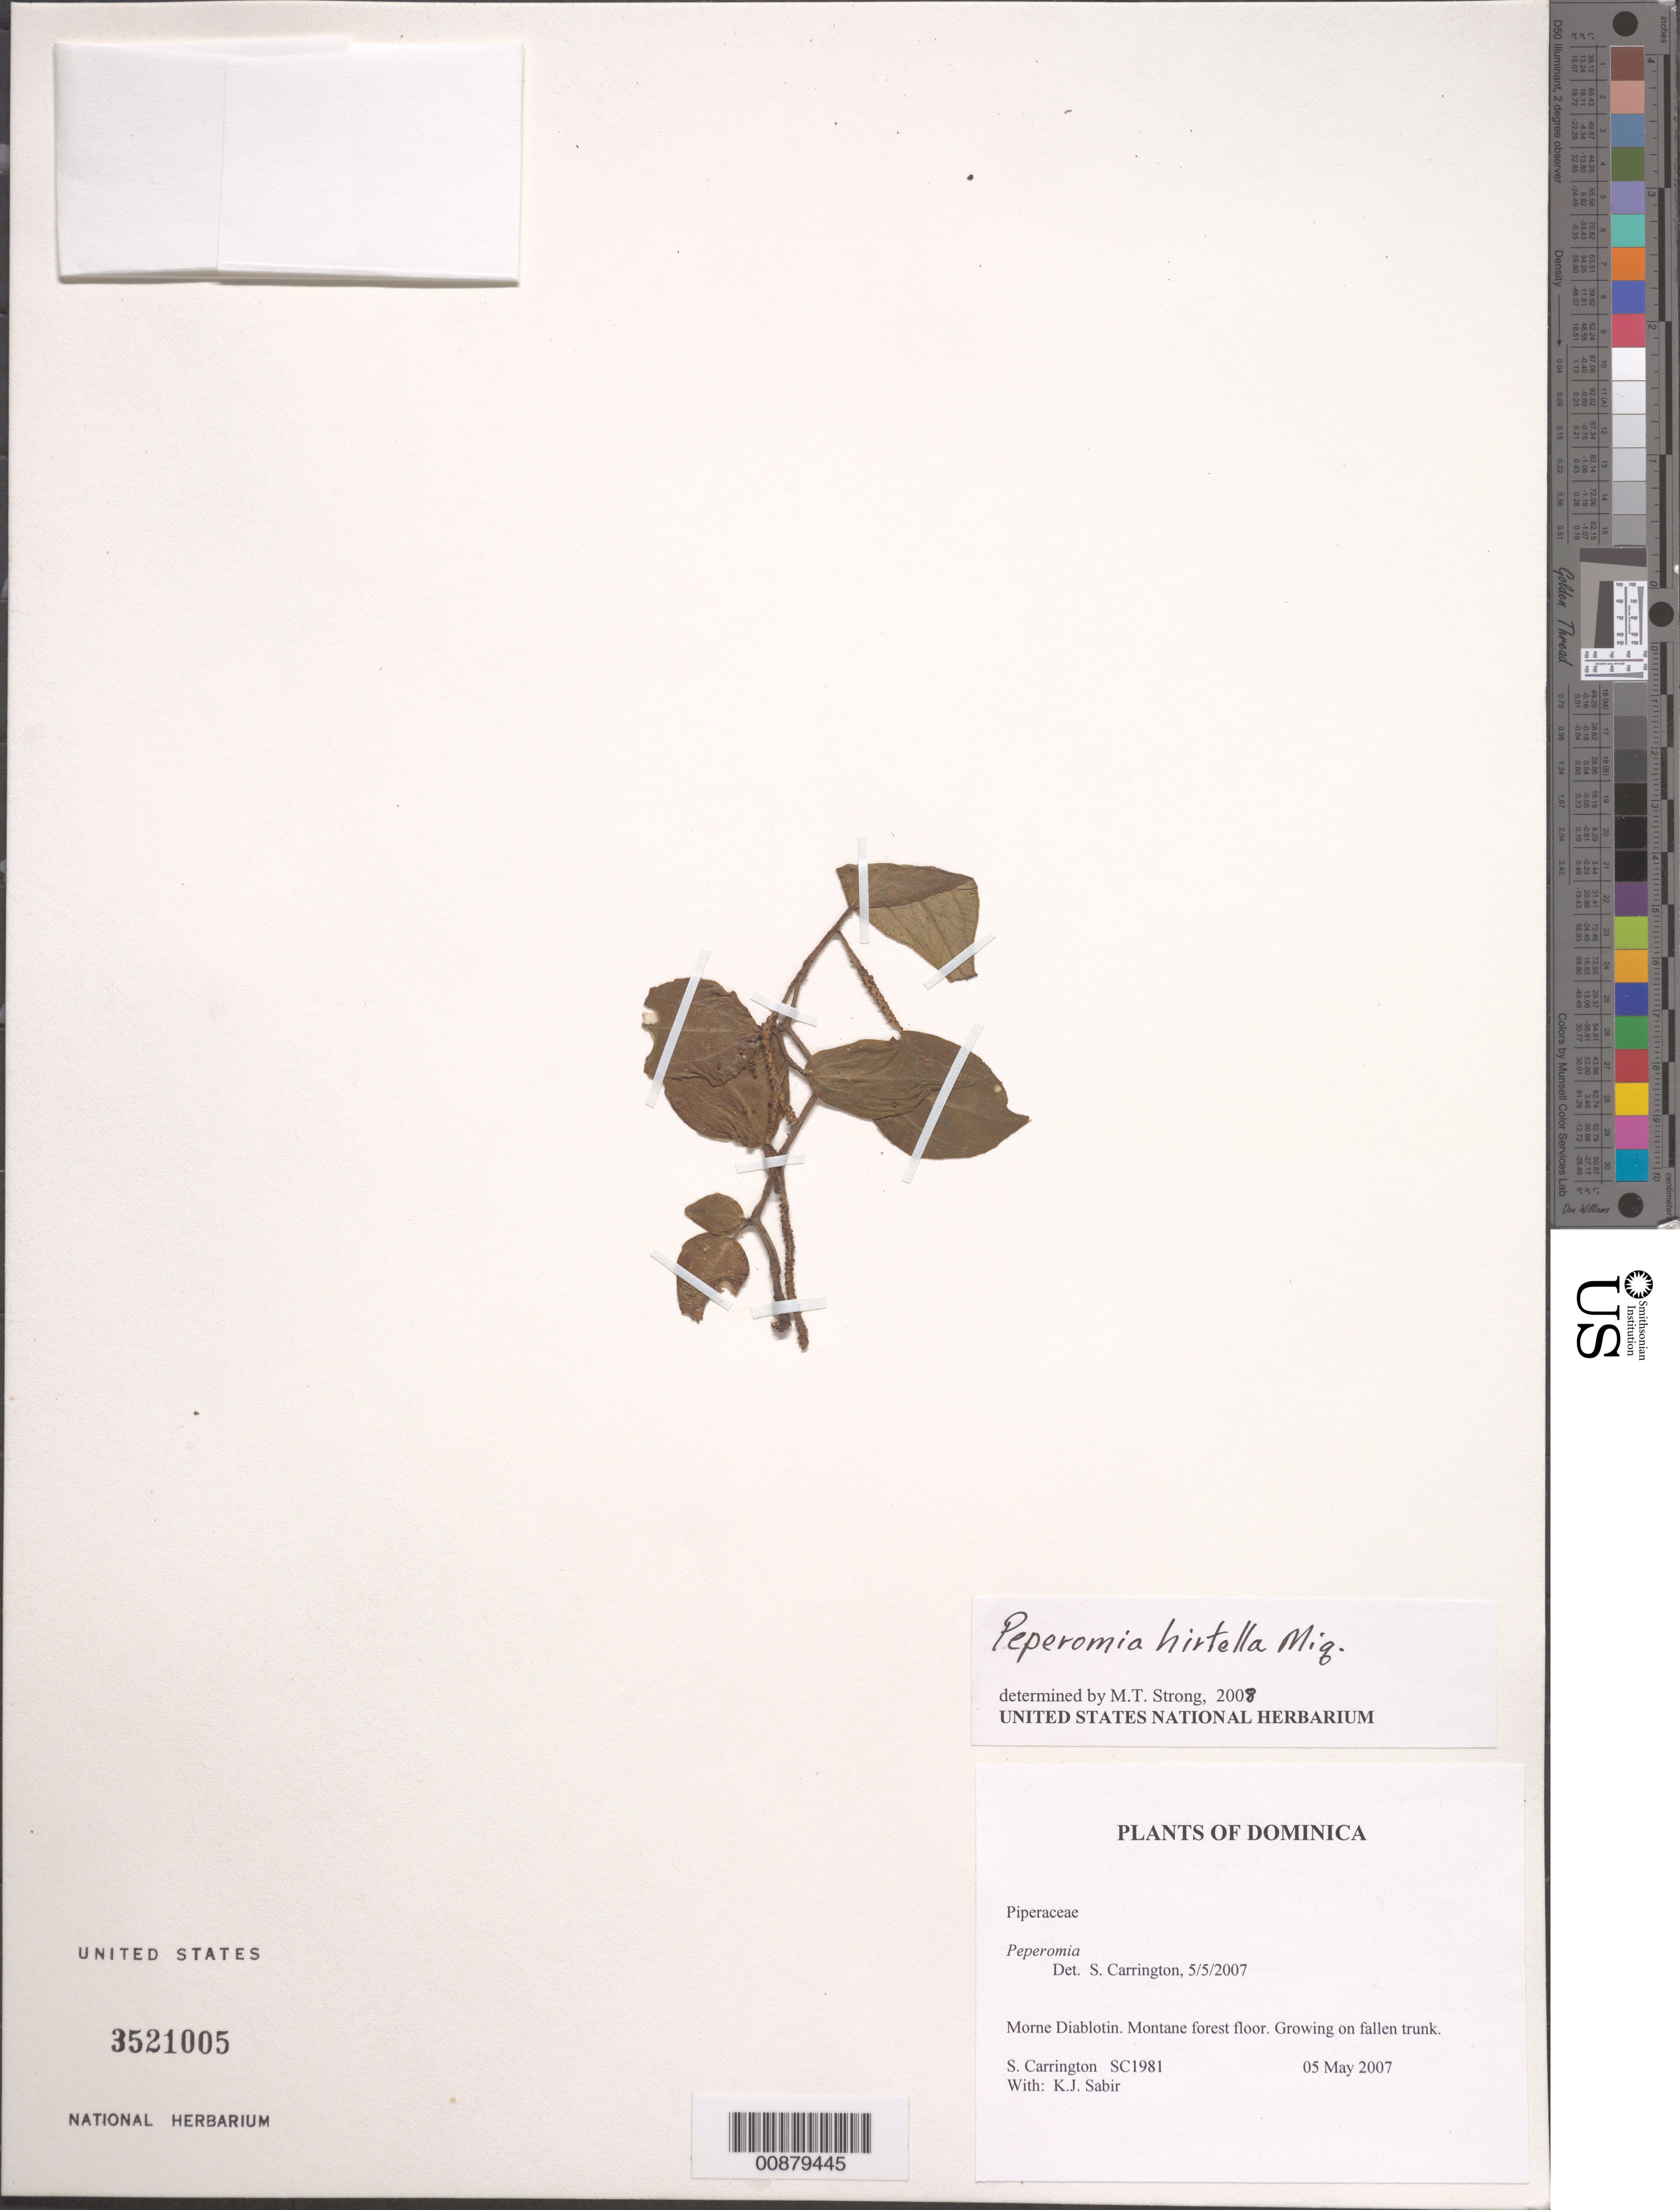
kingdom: Plantae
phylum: Tracheophyta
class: Magnoliopsida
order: Piperales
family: Piperaceae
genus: Peperomia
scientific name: Peperomia hirtella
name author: Miq.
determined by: Strong, M. T., (US), Smithsonian Institution - National Museum of Natural History (UNITED STATES)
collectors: C. M. S. Carrington & K. Sabir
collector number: SC 1981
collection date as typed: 05 May 2007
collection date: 2007-05-05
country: Dominica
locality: Morne Diablotin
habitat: Montane forest floor.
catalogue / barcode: US 3521005